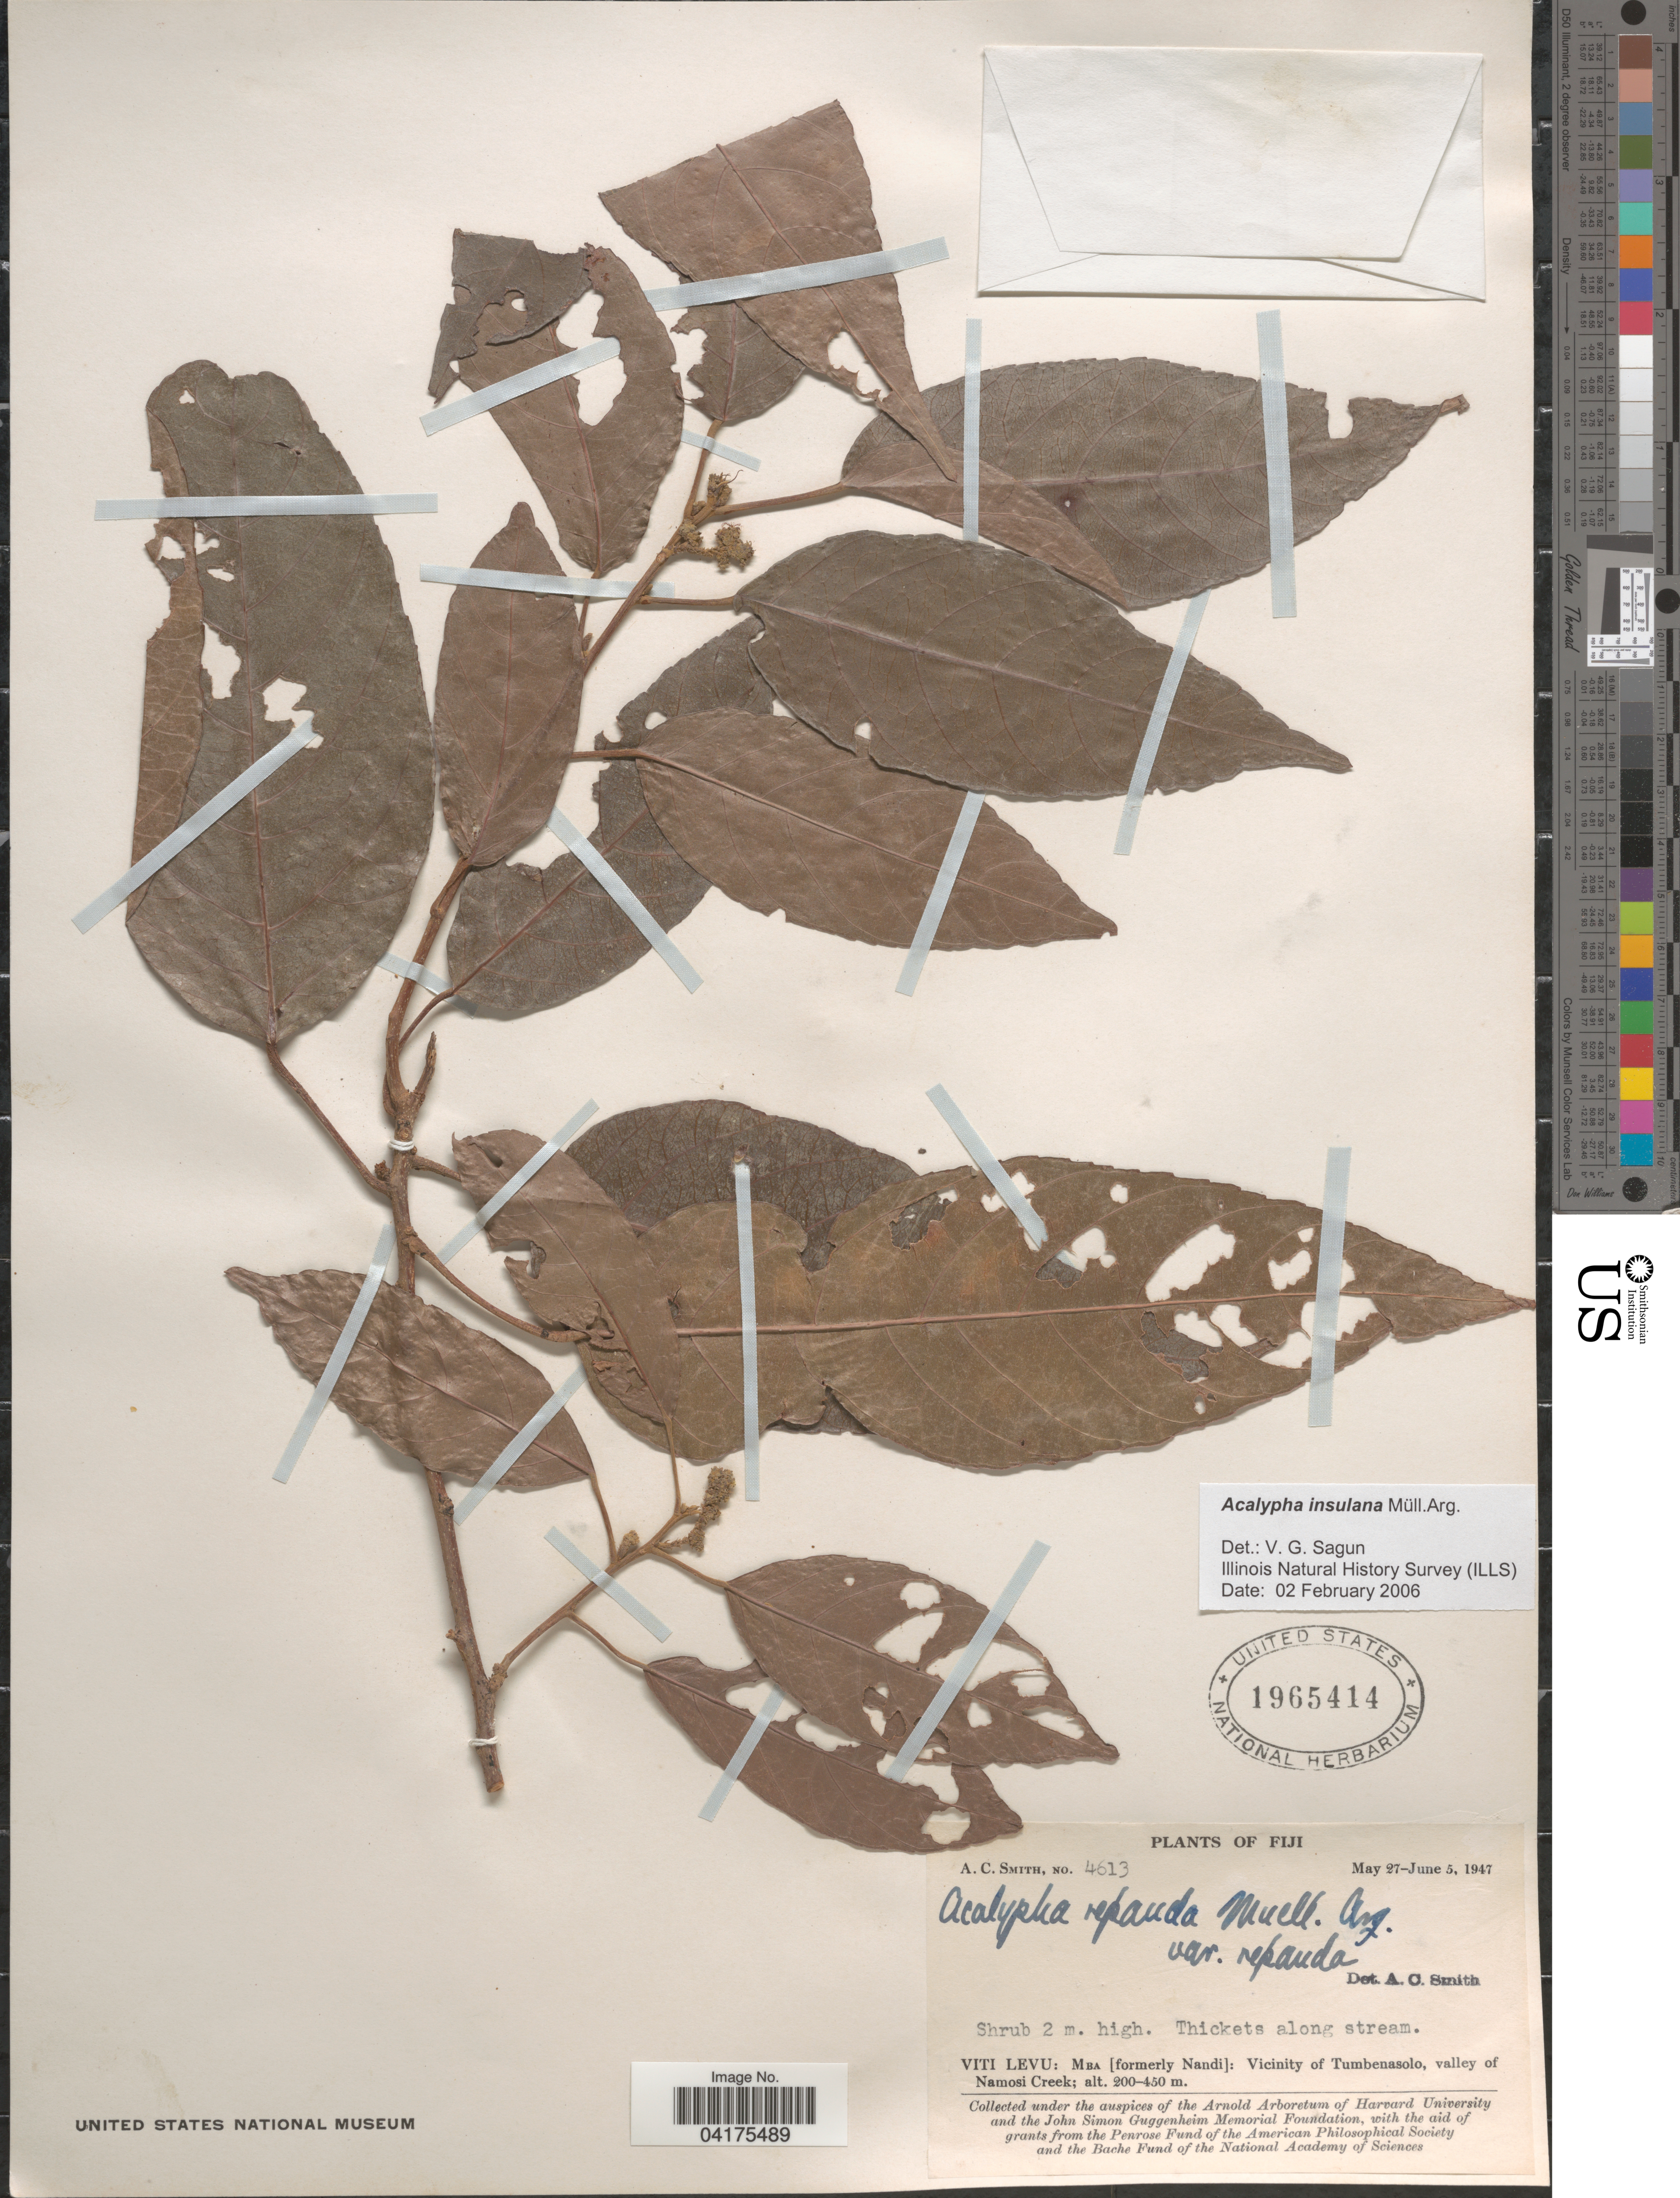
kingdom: Plantae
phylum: Tracheophyta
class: Magnoliopsida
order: Malpighiales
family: Euphorbiaceae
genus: Acalypha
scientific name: Acalypha insulana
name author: Müll. Arg.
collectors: A. C. Smith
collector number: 4613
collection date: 1947-05-27/1947-06-05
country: Fiji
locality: Viti Levu: Mba [formerly Nandi]: Vicinity of Tumbenasolo, valley of Namosi Creek.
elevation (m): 200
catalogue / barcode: US 1965414